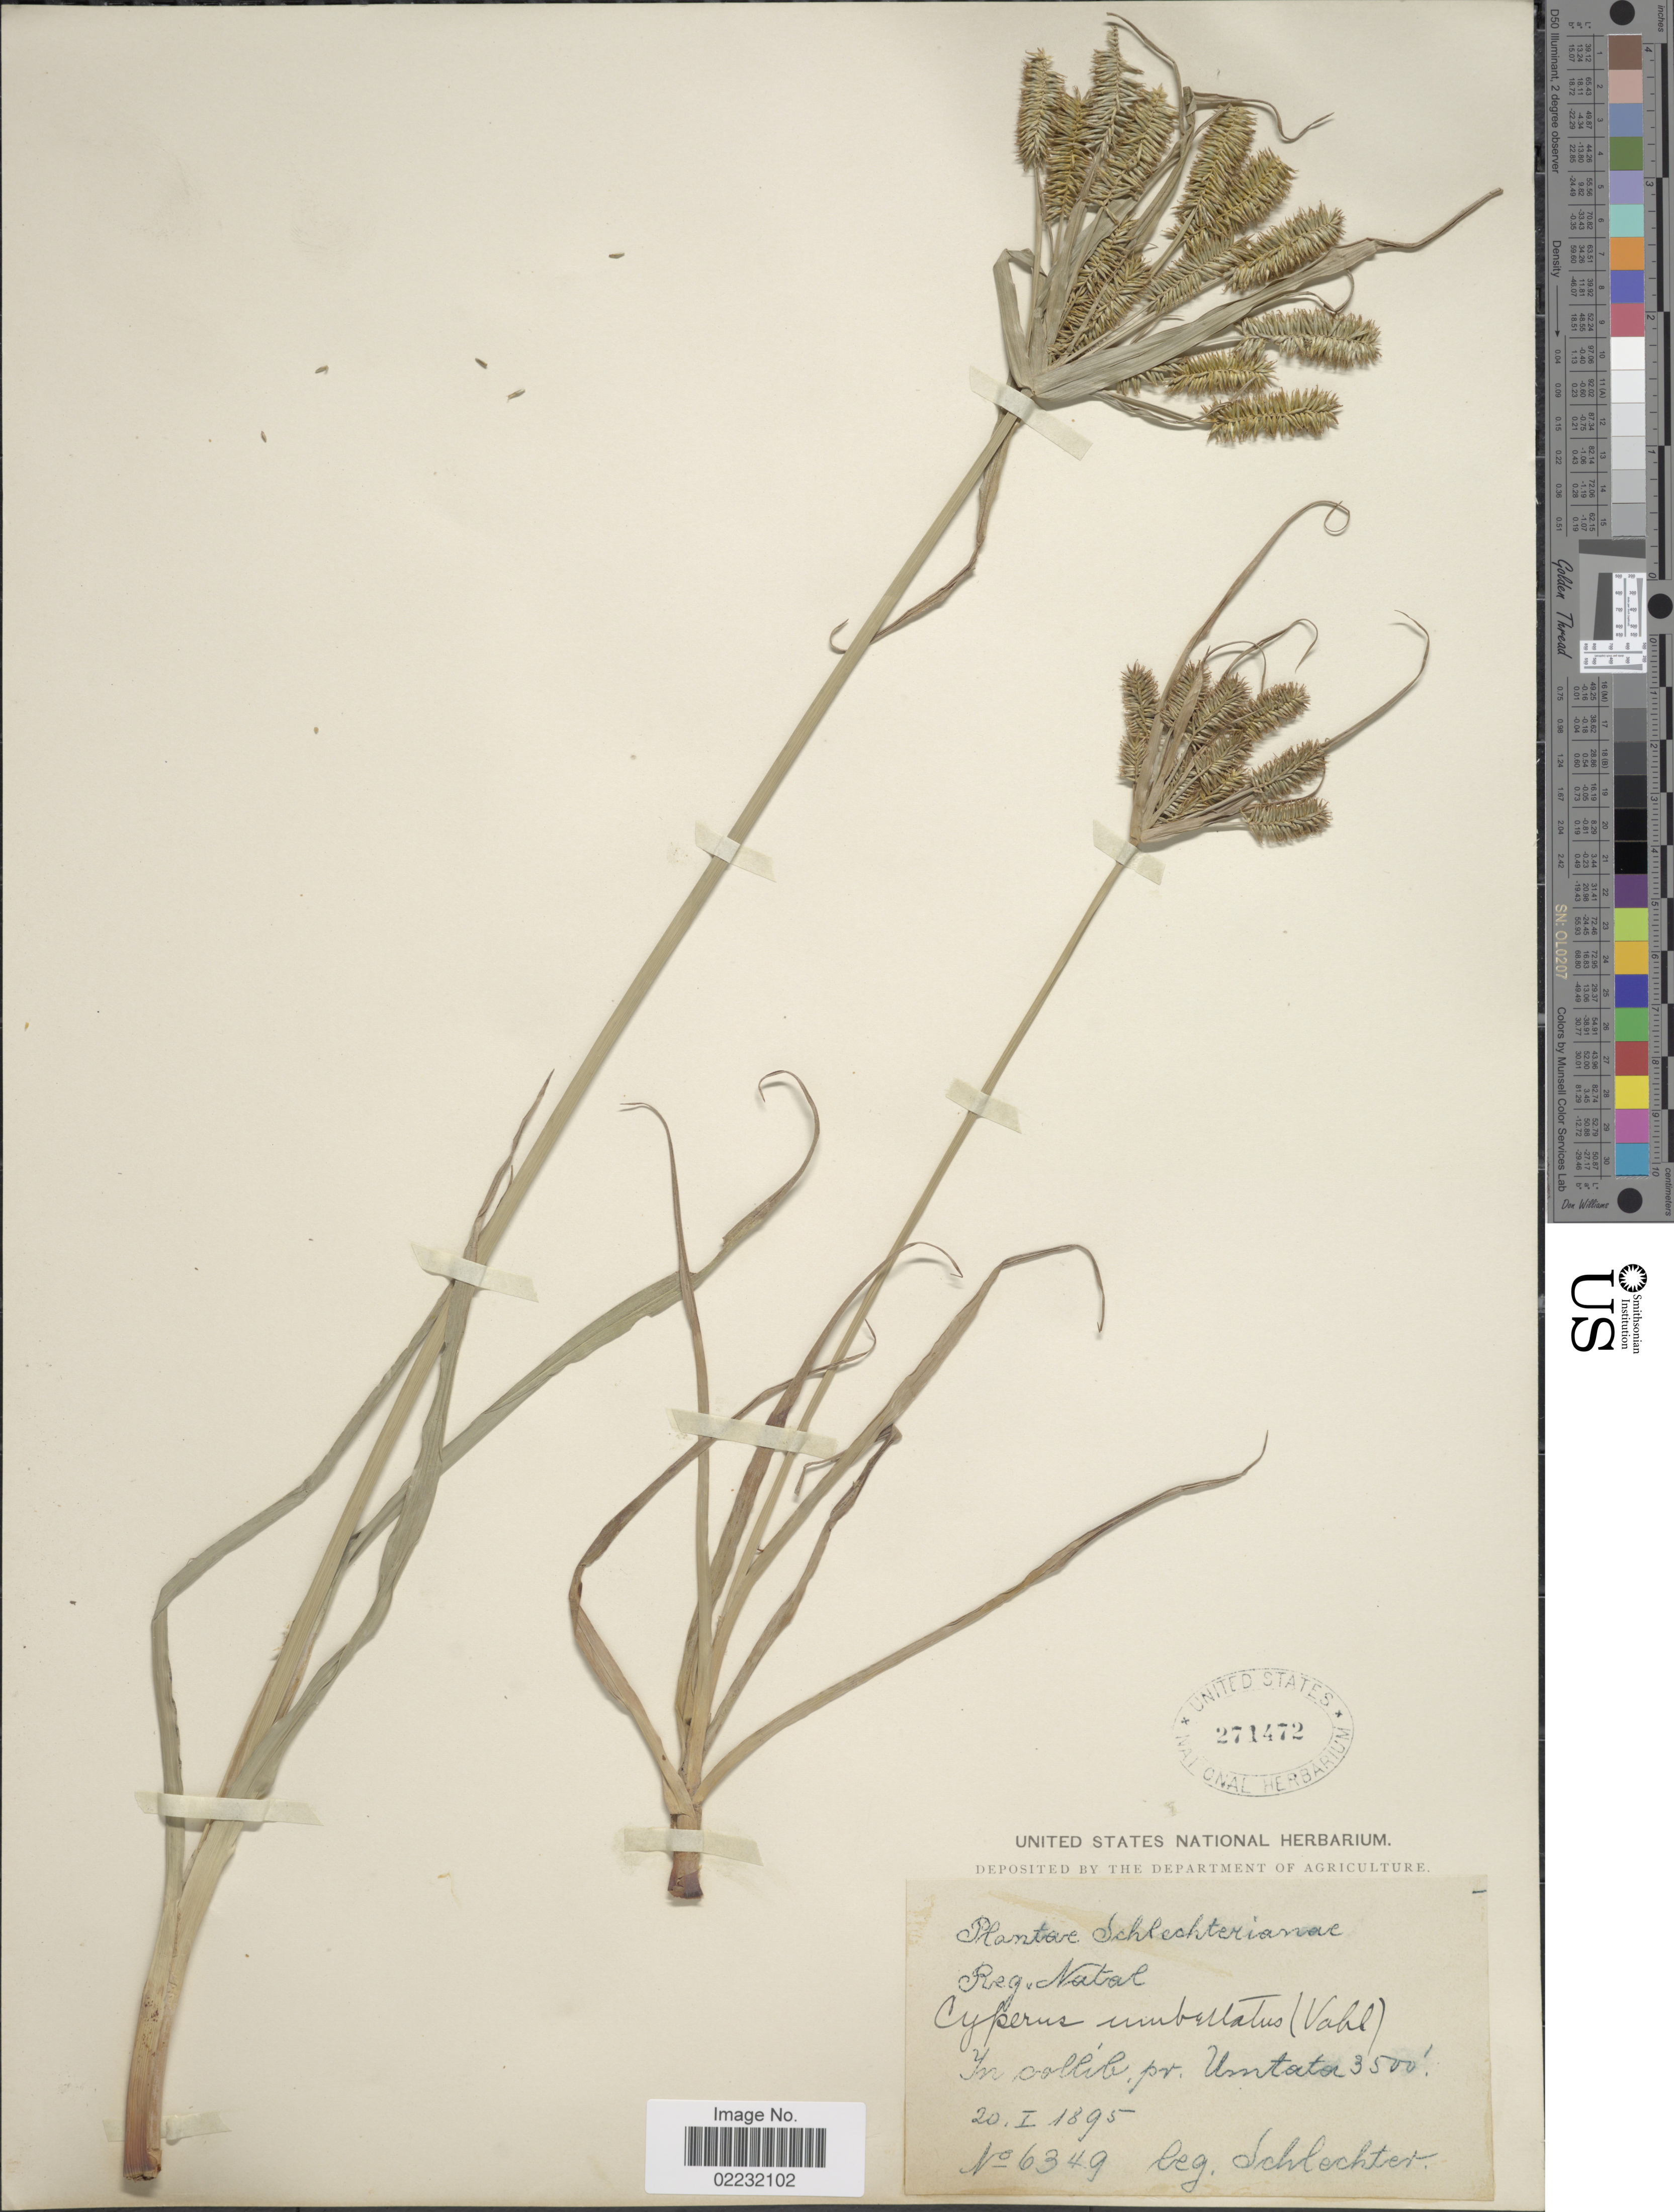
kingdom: Plantae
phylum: Tracheophyta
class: Liliopsida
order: Poales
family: Cyperaceae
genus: Cyperus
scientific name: Cyperus cyperoides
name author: (L.) Kuntze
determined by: Strong, Mark T., (BOT), Smithsonian Institution - National Museum of Natural History (UNITED STATES)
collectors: Schlechter, --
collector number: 6349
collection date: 1895-01-20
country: South Africa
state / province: KwaZulu-Natal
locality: In collib pr. Umtata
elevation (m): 1067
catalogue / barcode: US 271472